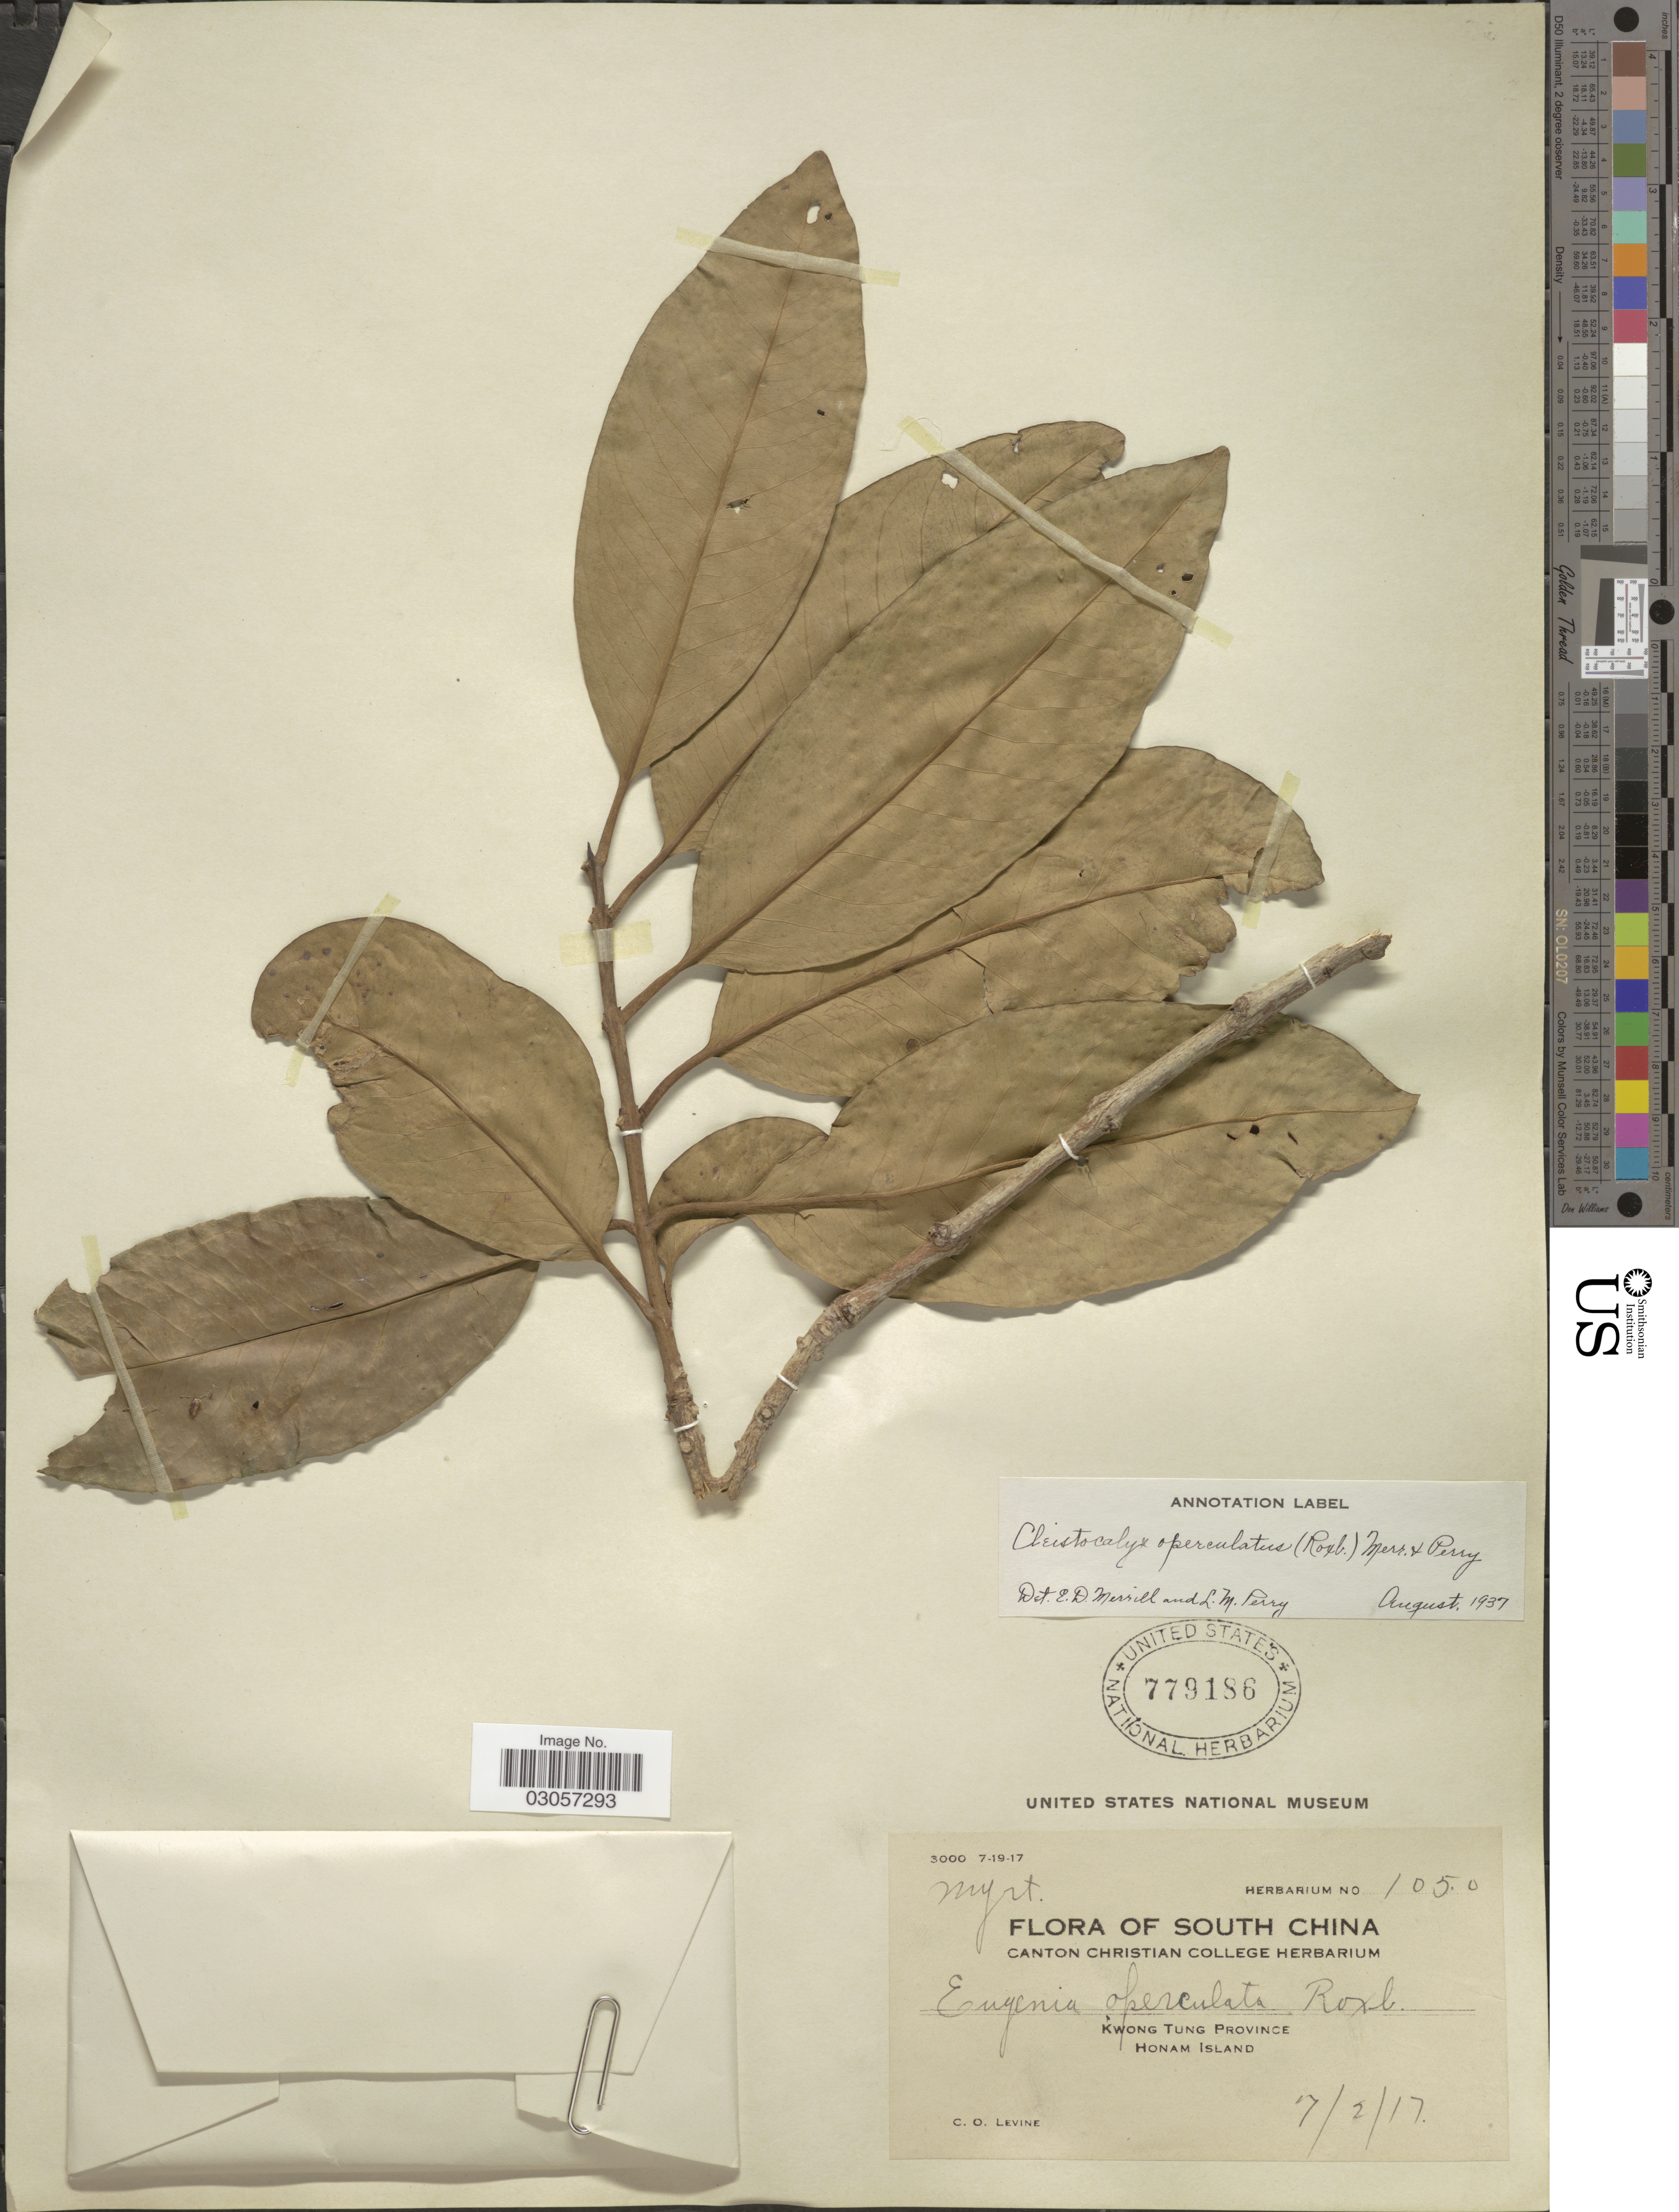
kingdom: Plantae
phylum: Tracheophyta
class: Magnoliopsida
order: Myrtales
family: Myrtaceae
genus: Syzygium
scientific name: Syzygium nervosum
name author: DC.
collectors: C. O. Levine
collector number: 1050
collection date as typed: Transcribed d/m/y: 17/2/17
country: China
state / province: Guangdong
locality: Kwong Tung Province, Honam Island.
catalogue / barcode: US 779186